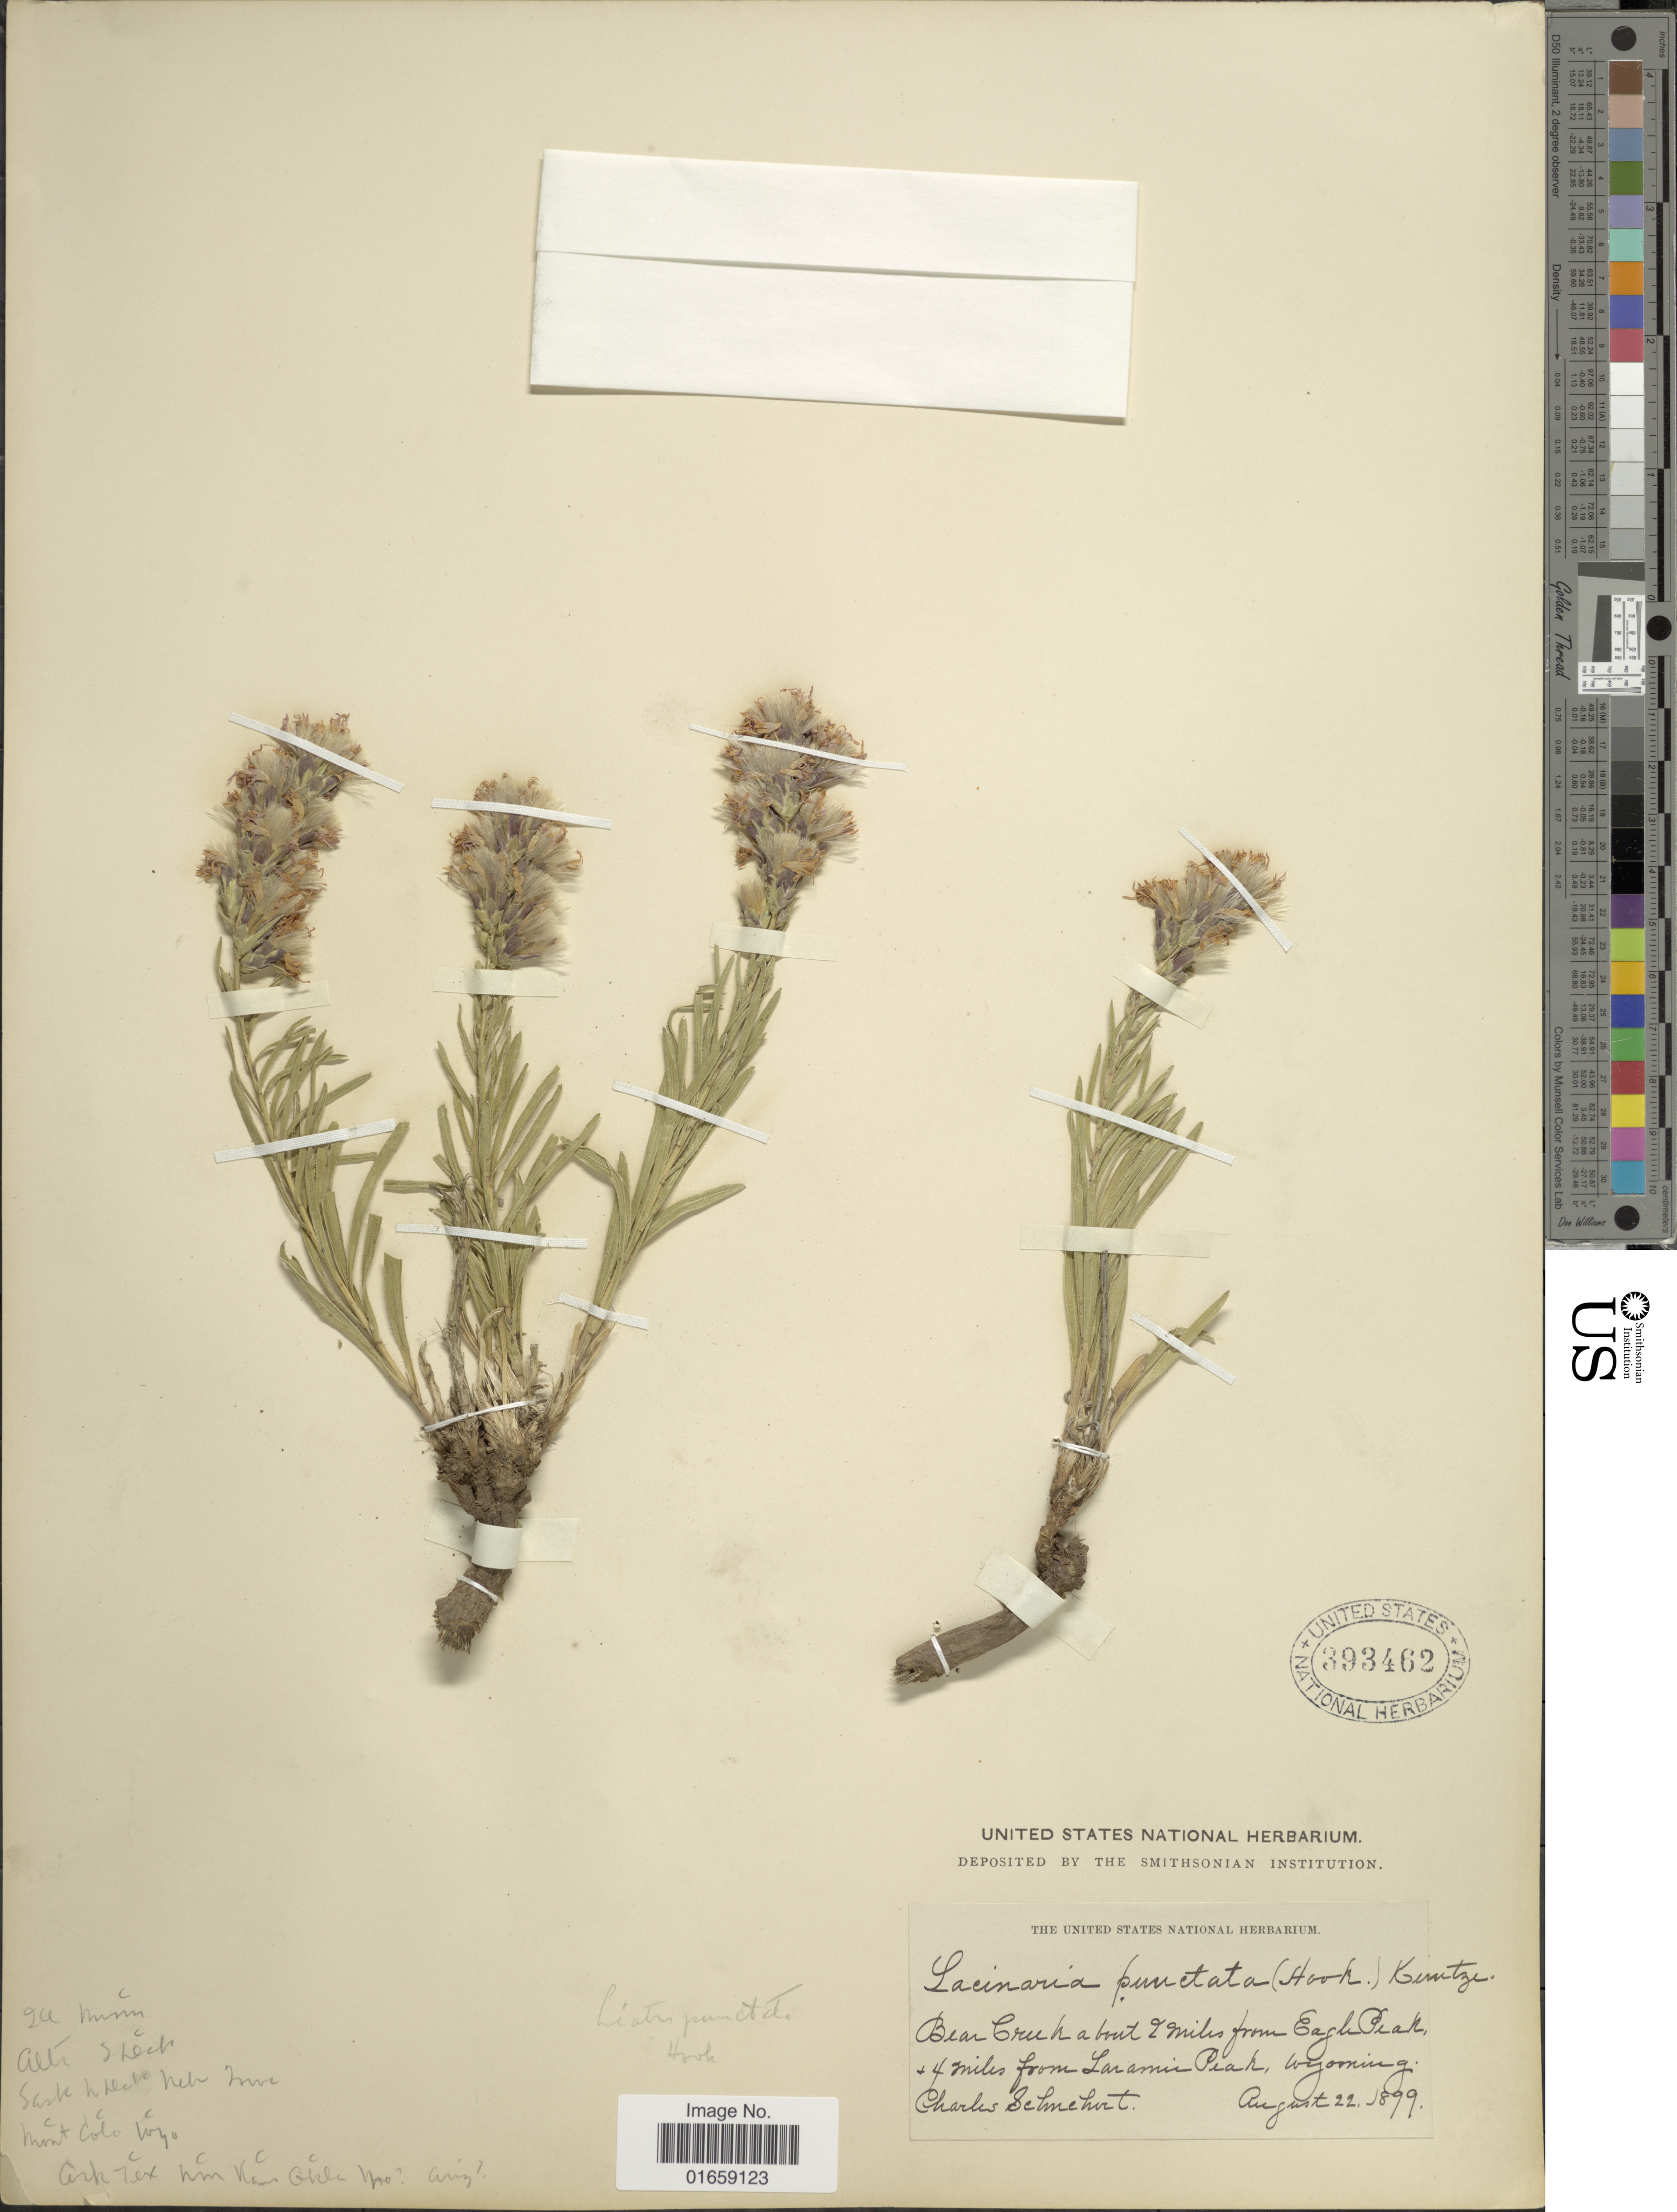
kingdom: Plantae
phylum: Tracheophyta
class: Magnoliopsida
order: Asterales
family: Asteraceae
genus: Liatris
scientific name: Liatris punctata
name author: Hook.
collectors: C. Schuchert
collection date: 1899-08-22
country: United States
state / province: Wyoming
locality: Bear Creek about 2 miles from Eagle Peak, + 4 miles from Laramie Peak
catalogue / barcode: US 393462